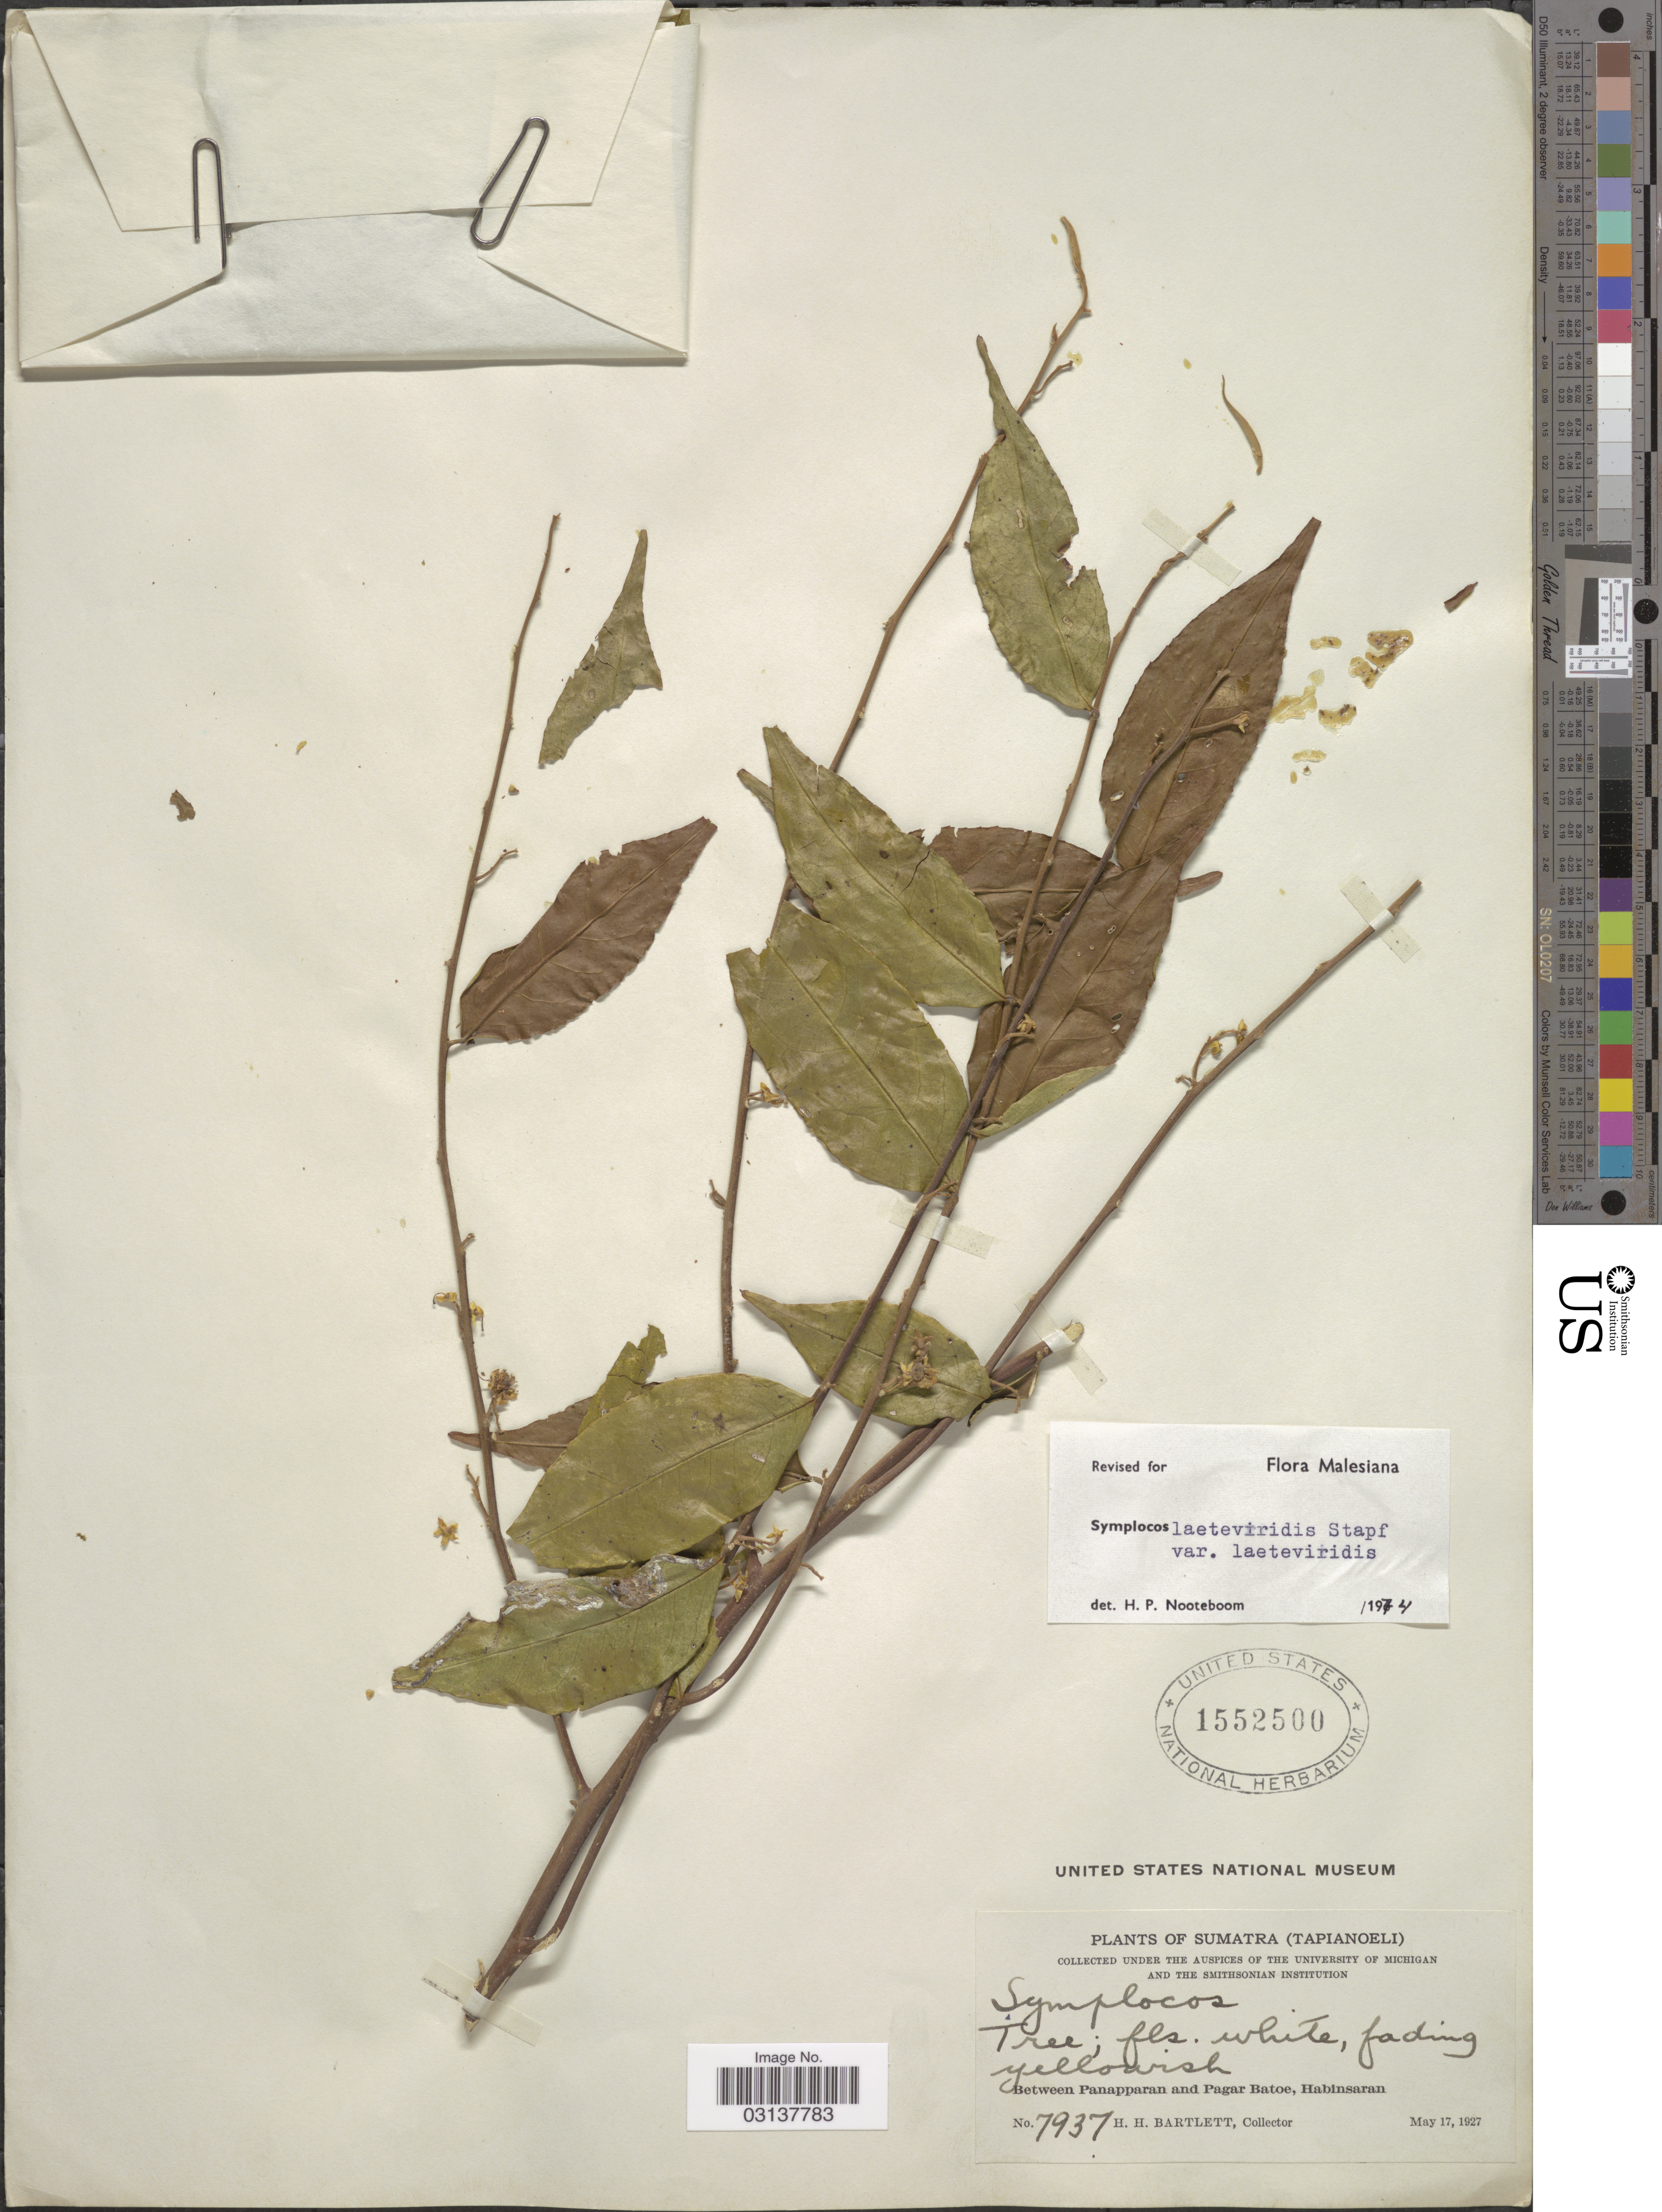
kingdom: Plantae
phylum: Tracheophyta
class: Magnoliopsida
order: Ericales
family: Symplocaceae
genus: Symplocos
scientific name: Symplocos laeteviridis var. laeteviridis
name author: Stapf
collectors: H. H. Bartlett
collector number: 7937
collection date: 1927-05-17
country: Indonesia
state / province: Sumatra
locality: Sumatra (Tapianoeli), Between Panapparan and Pagar Batoe, Habinsaran.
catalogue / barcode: US 1552500